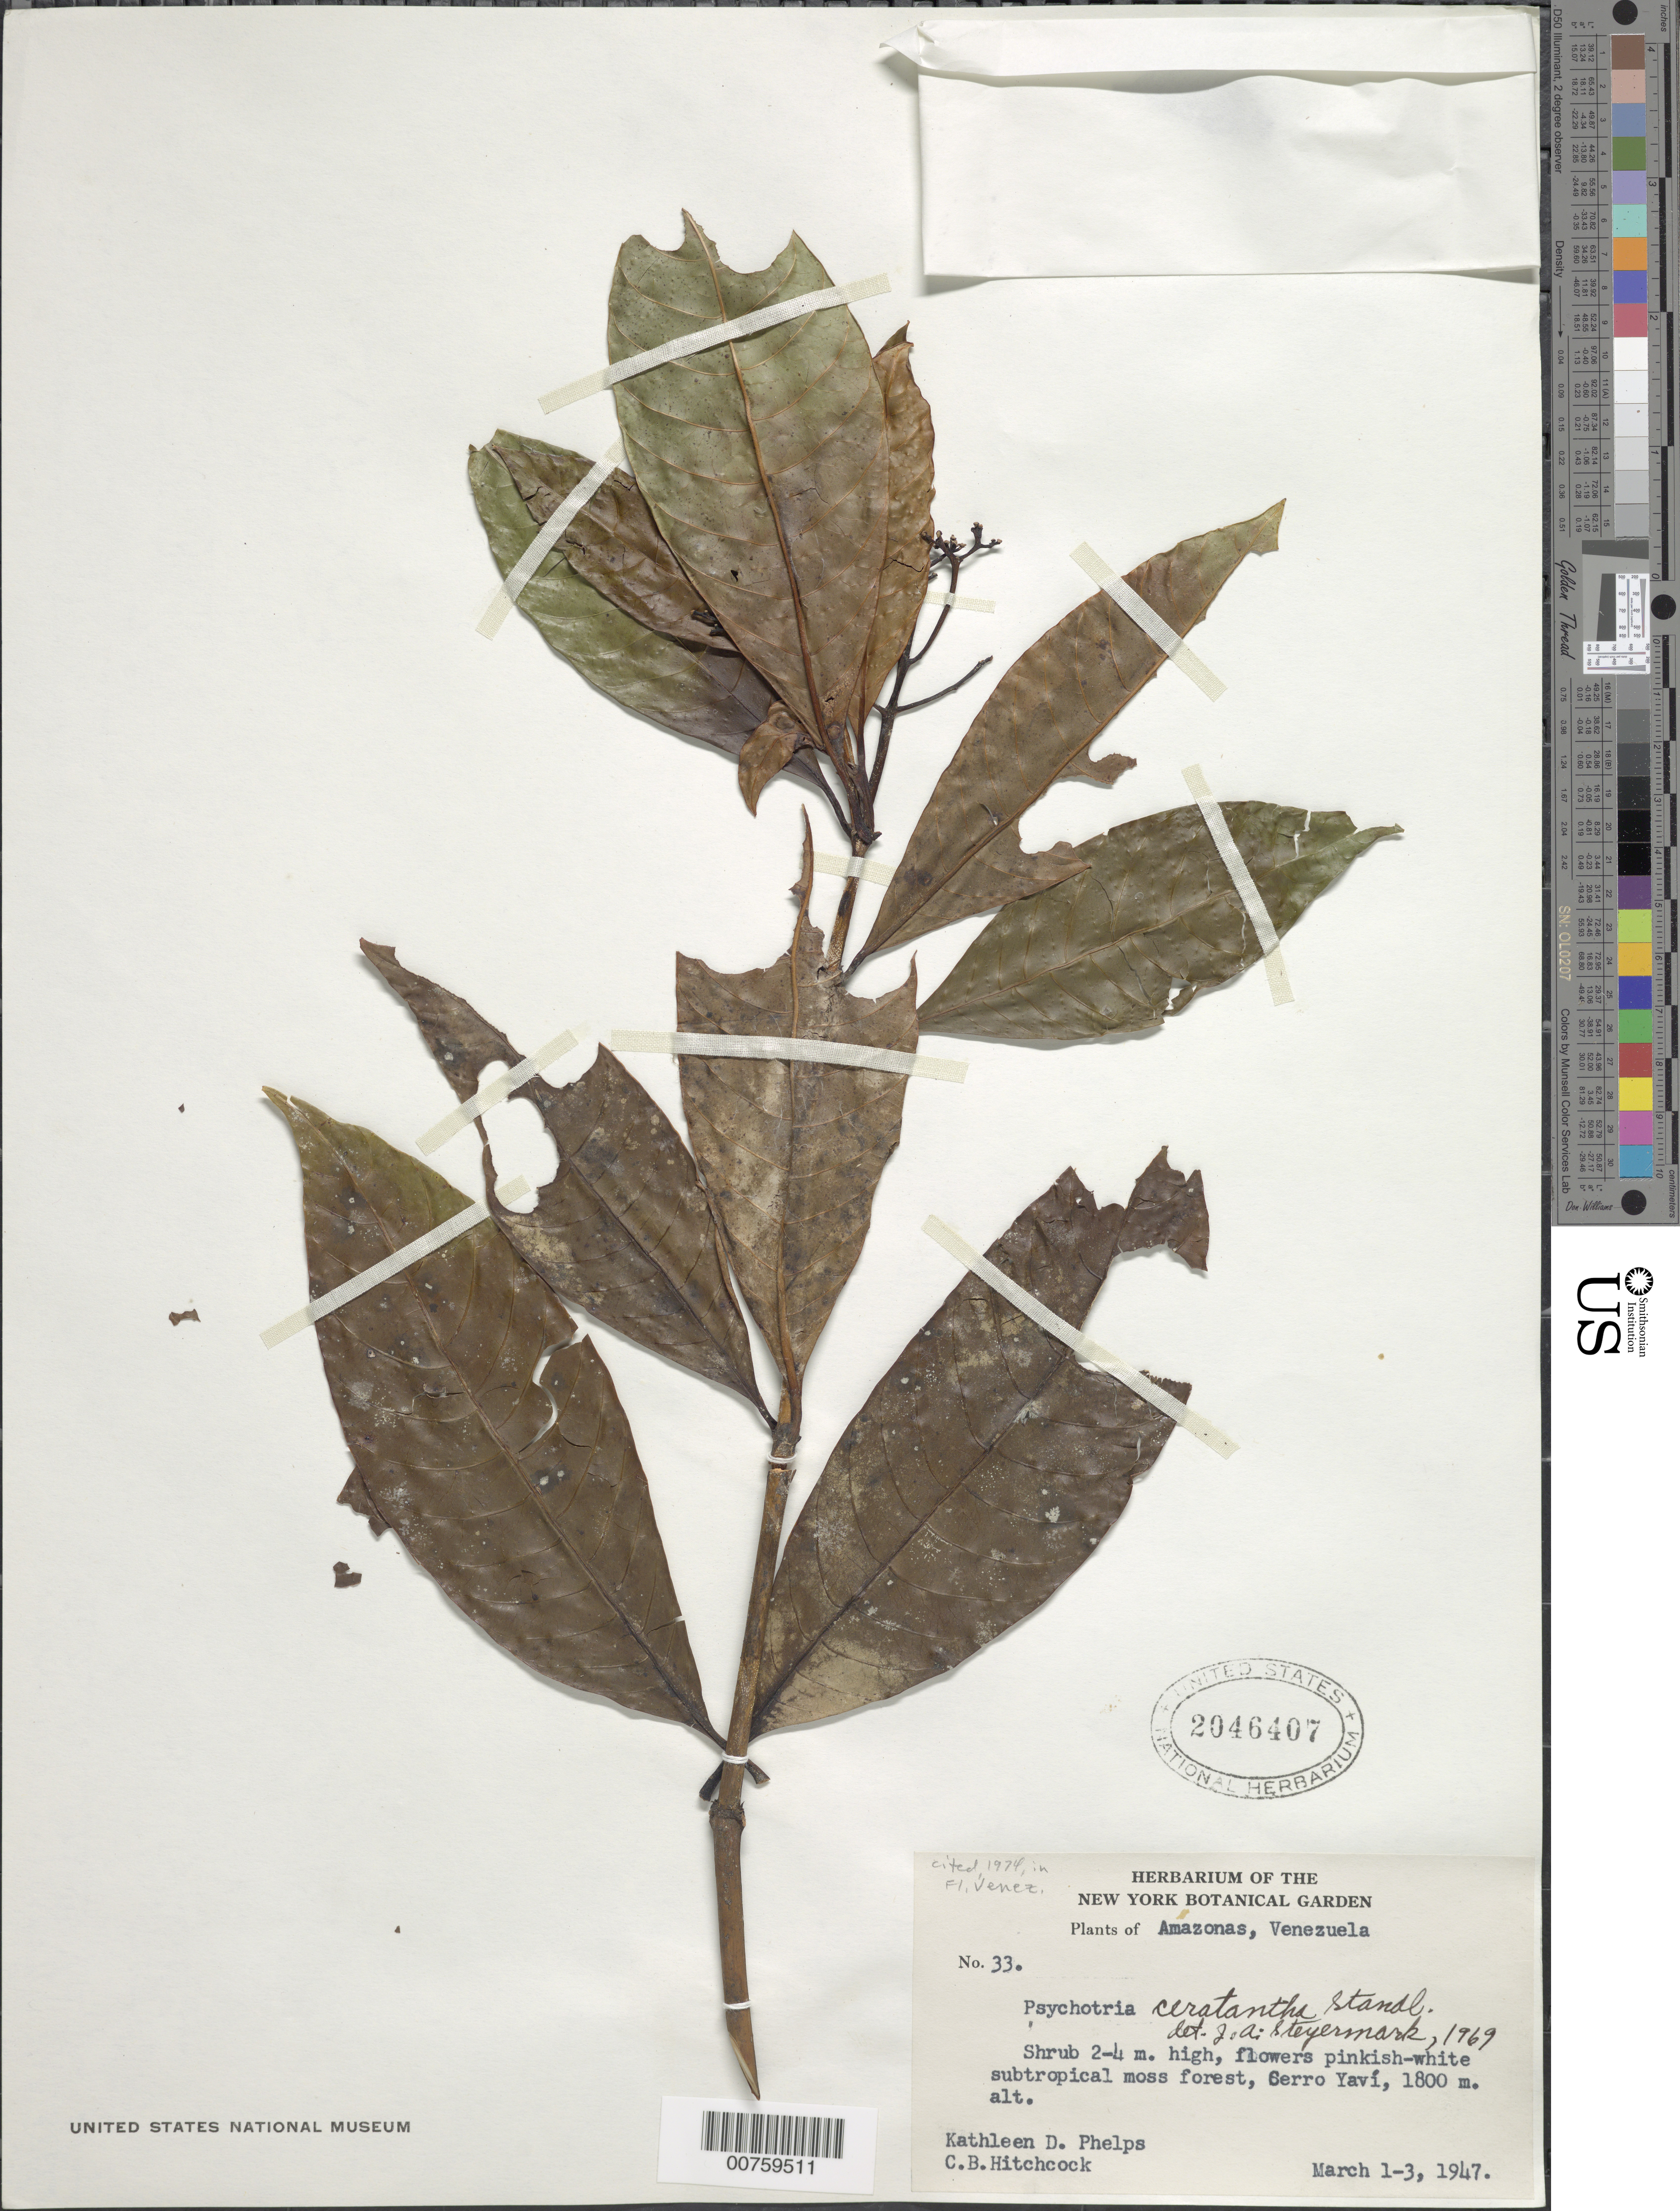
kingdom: Plantae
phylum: Tracheophyta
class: Magnoliopsida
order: Gentianales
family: Rubiaceae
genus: Psychotria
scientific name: Psychotria ceratantha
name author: Standl.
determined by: Steyermark, Julian A., (VEN)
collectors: K. D. Phelps & C. B. Hitchcock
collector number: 33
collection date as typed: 1-Mar-47 to 3-Mar-47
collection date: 1947-03-01/1947-03-03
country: Venezuela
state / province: Amazonas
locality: Cerro Yaví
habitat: Subtropical moss forest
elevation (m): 1800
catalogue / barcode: US 2046407